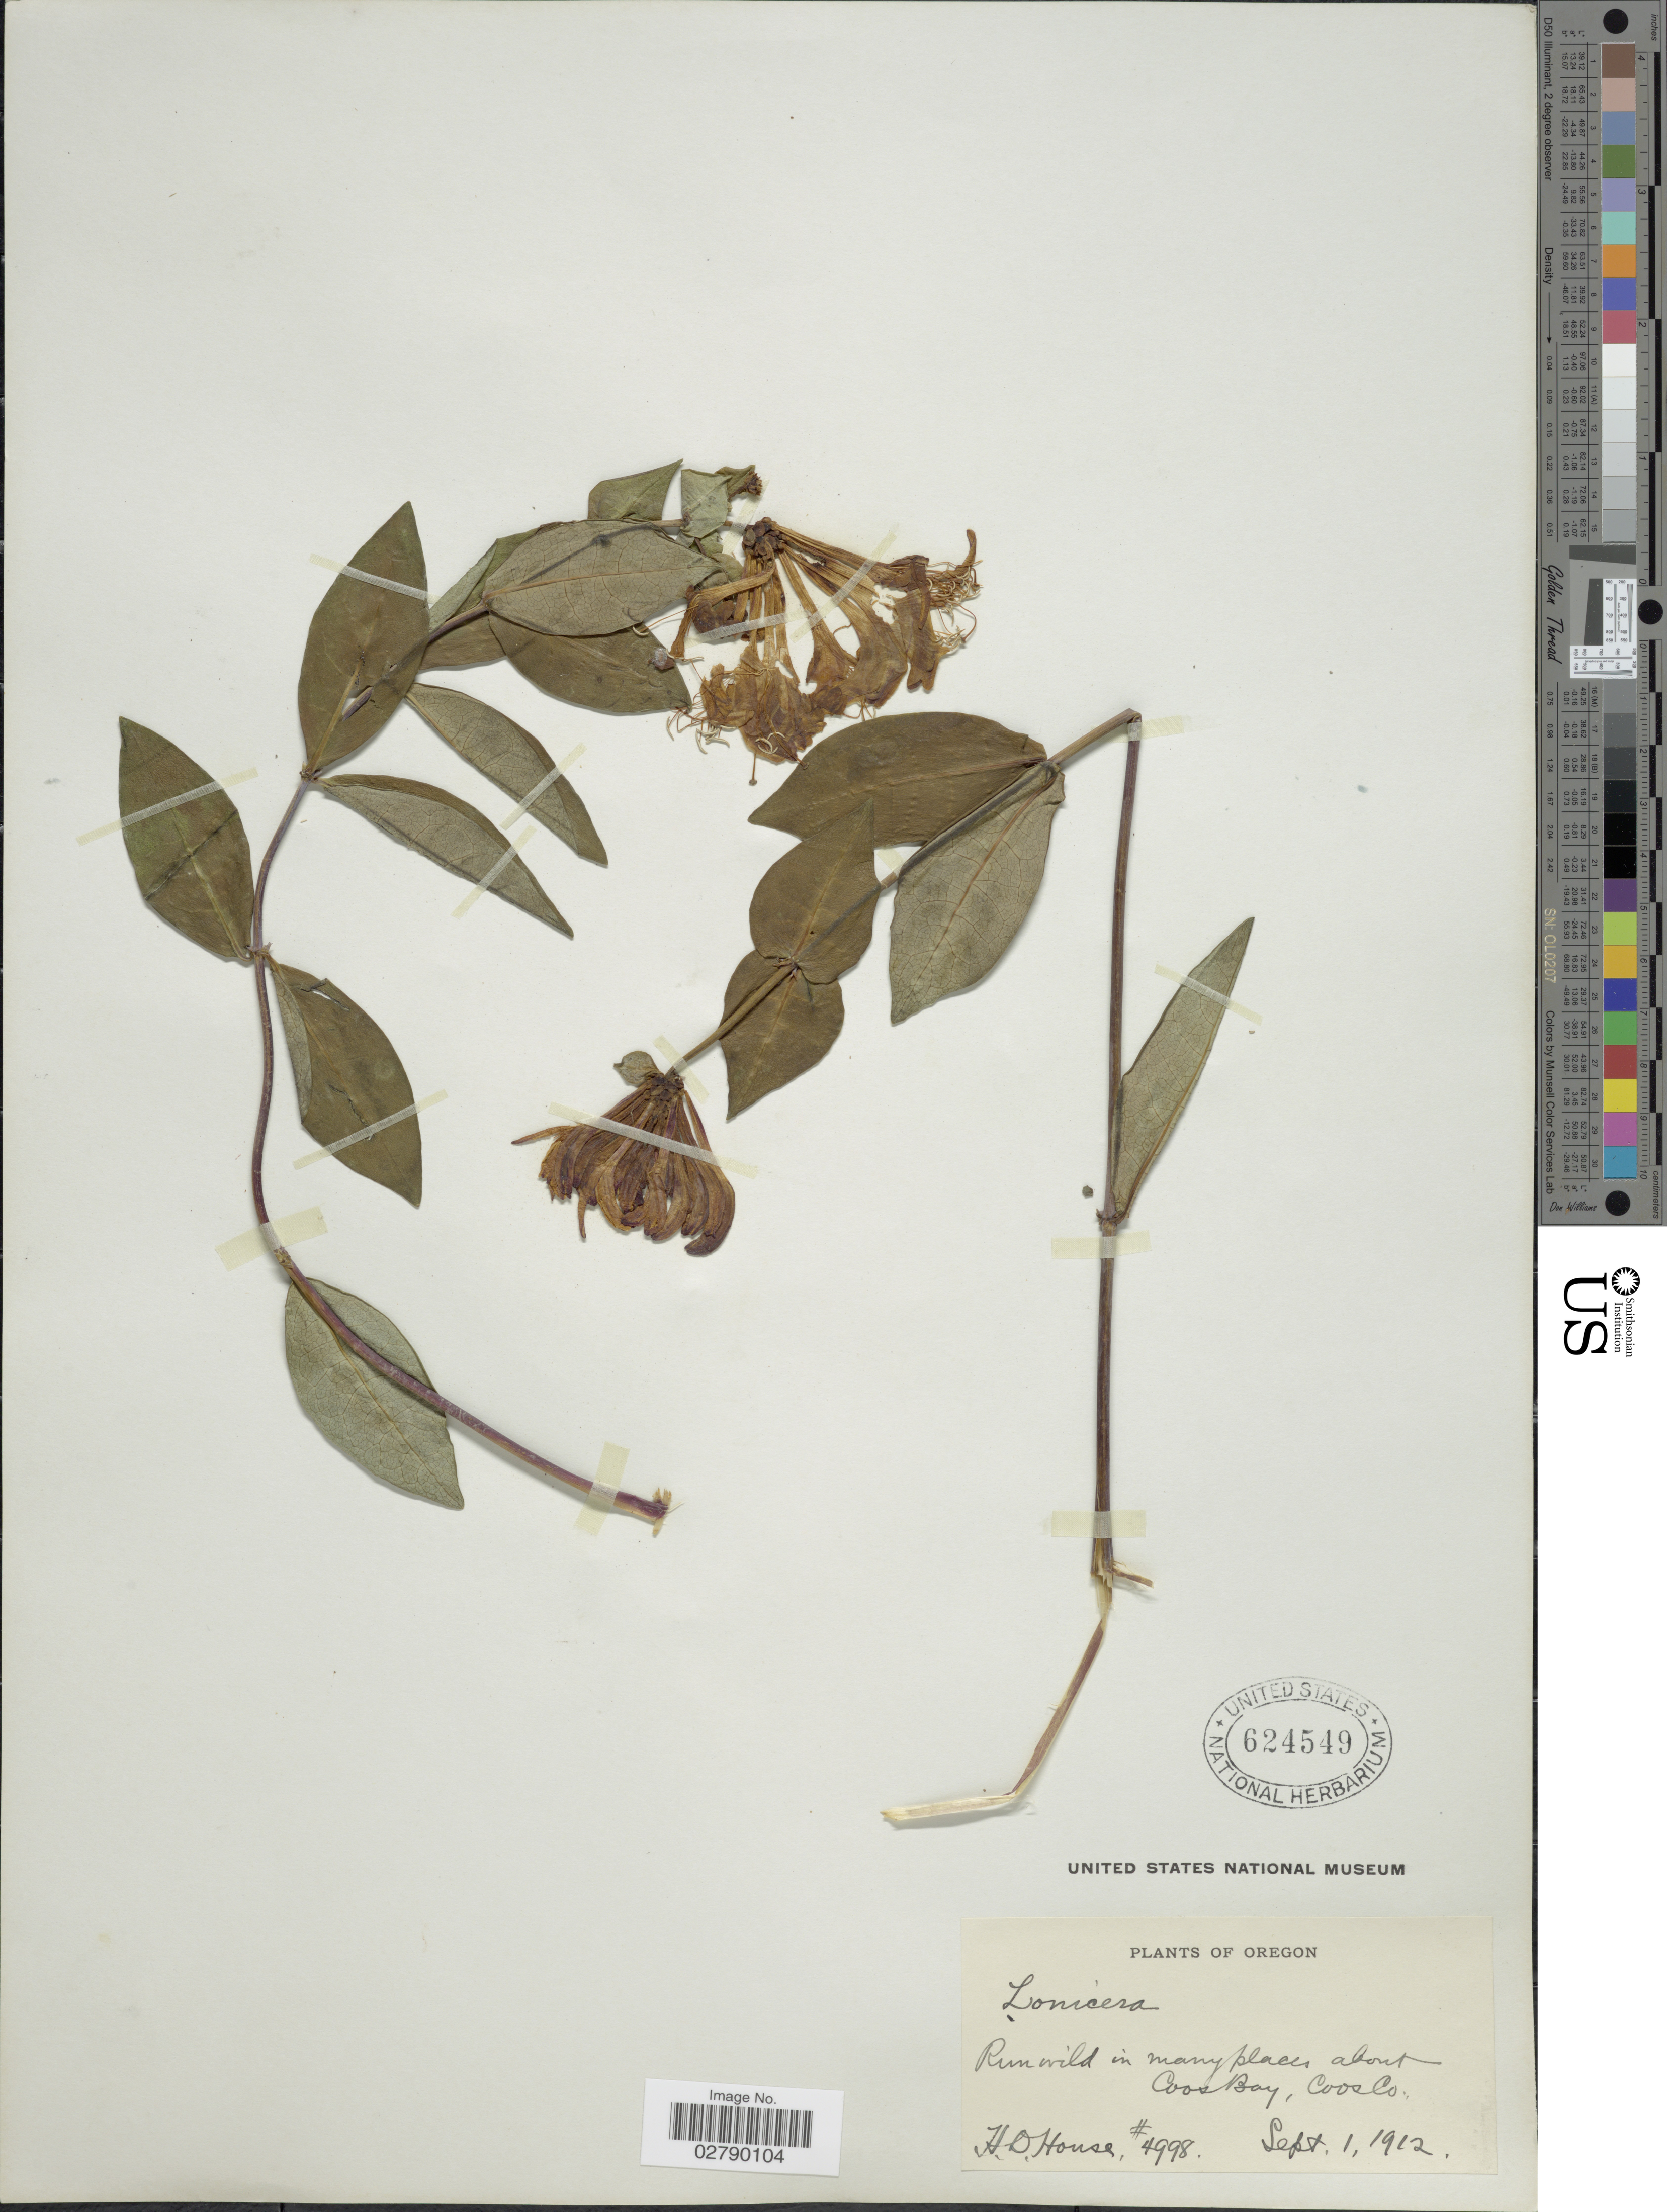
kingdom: Plantae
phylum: Tracheophyta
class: Magnoliopsida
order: Dipsacales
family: Caprifoliaceae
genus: Lonicera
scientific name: Lonicera sp.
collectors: H. D. House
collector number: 4998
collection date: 1912-09-01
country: United States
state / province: Oregon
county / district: Coos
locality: About Coos Bay, Coos Co.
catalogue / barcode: US 624549